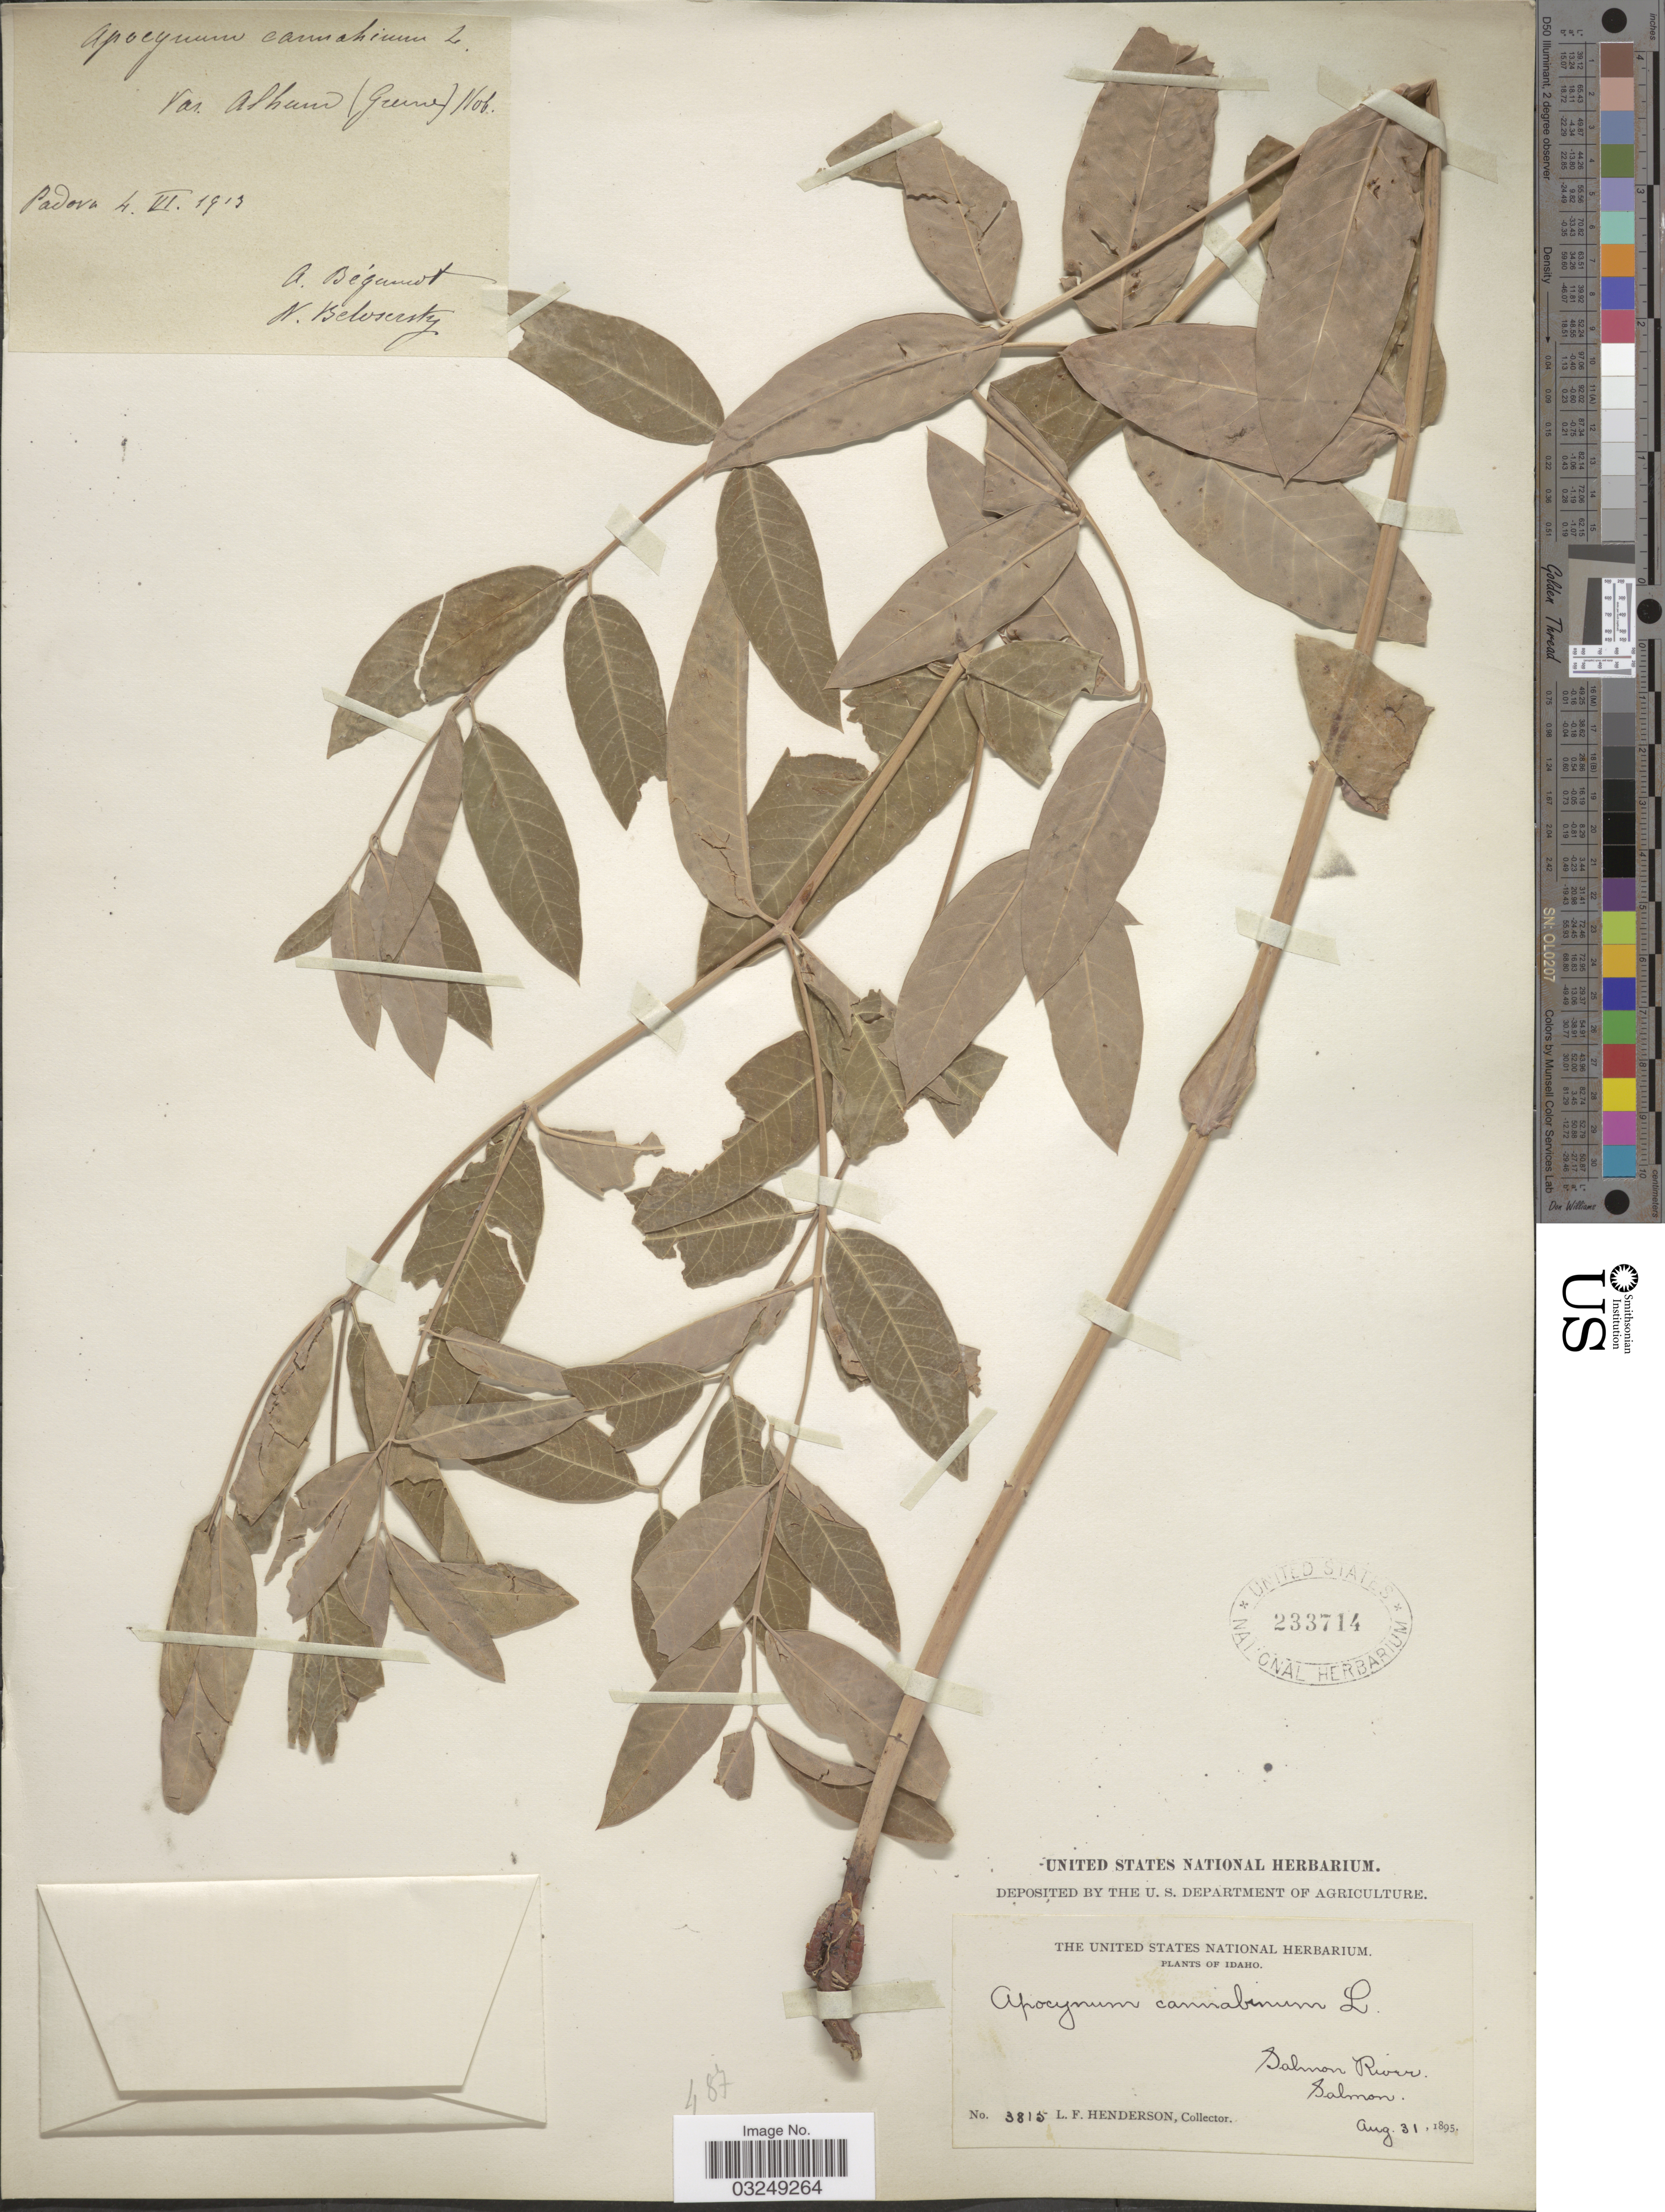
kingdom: Plantae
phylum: Tracheophyta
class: Magnoliopsida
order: Gentianales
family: Apocynaceae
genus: Apocynum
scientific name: Apocynum album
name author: Greene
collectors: L. Henderson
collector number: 3815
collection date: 1895-08-31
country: United States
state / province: Idaho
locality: Salmon River. Salmon.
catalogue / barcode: US 233714